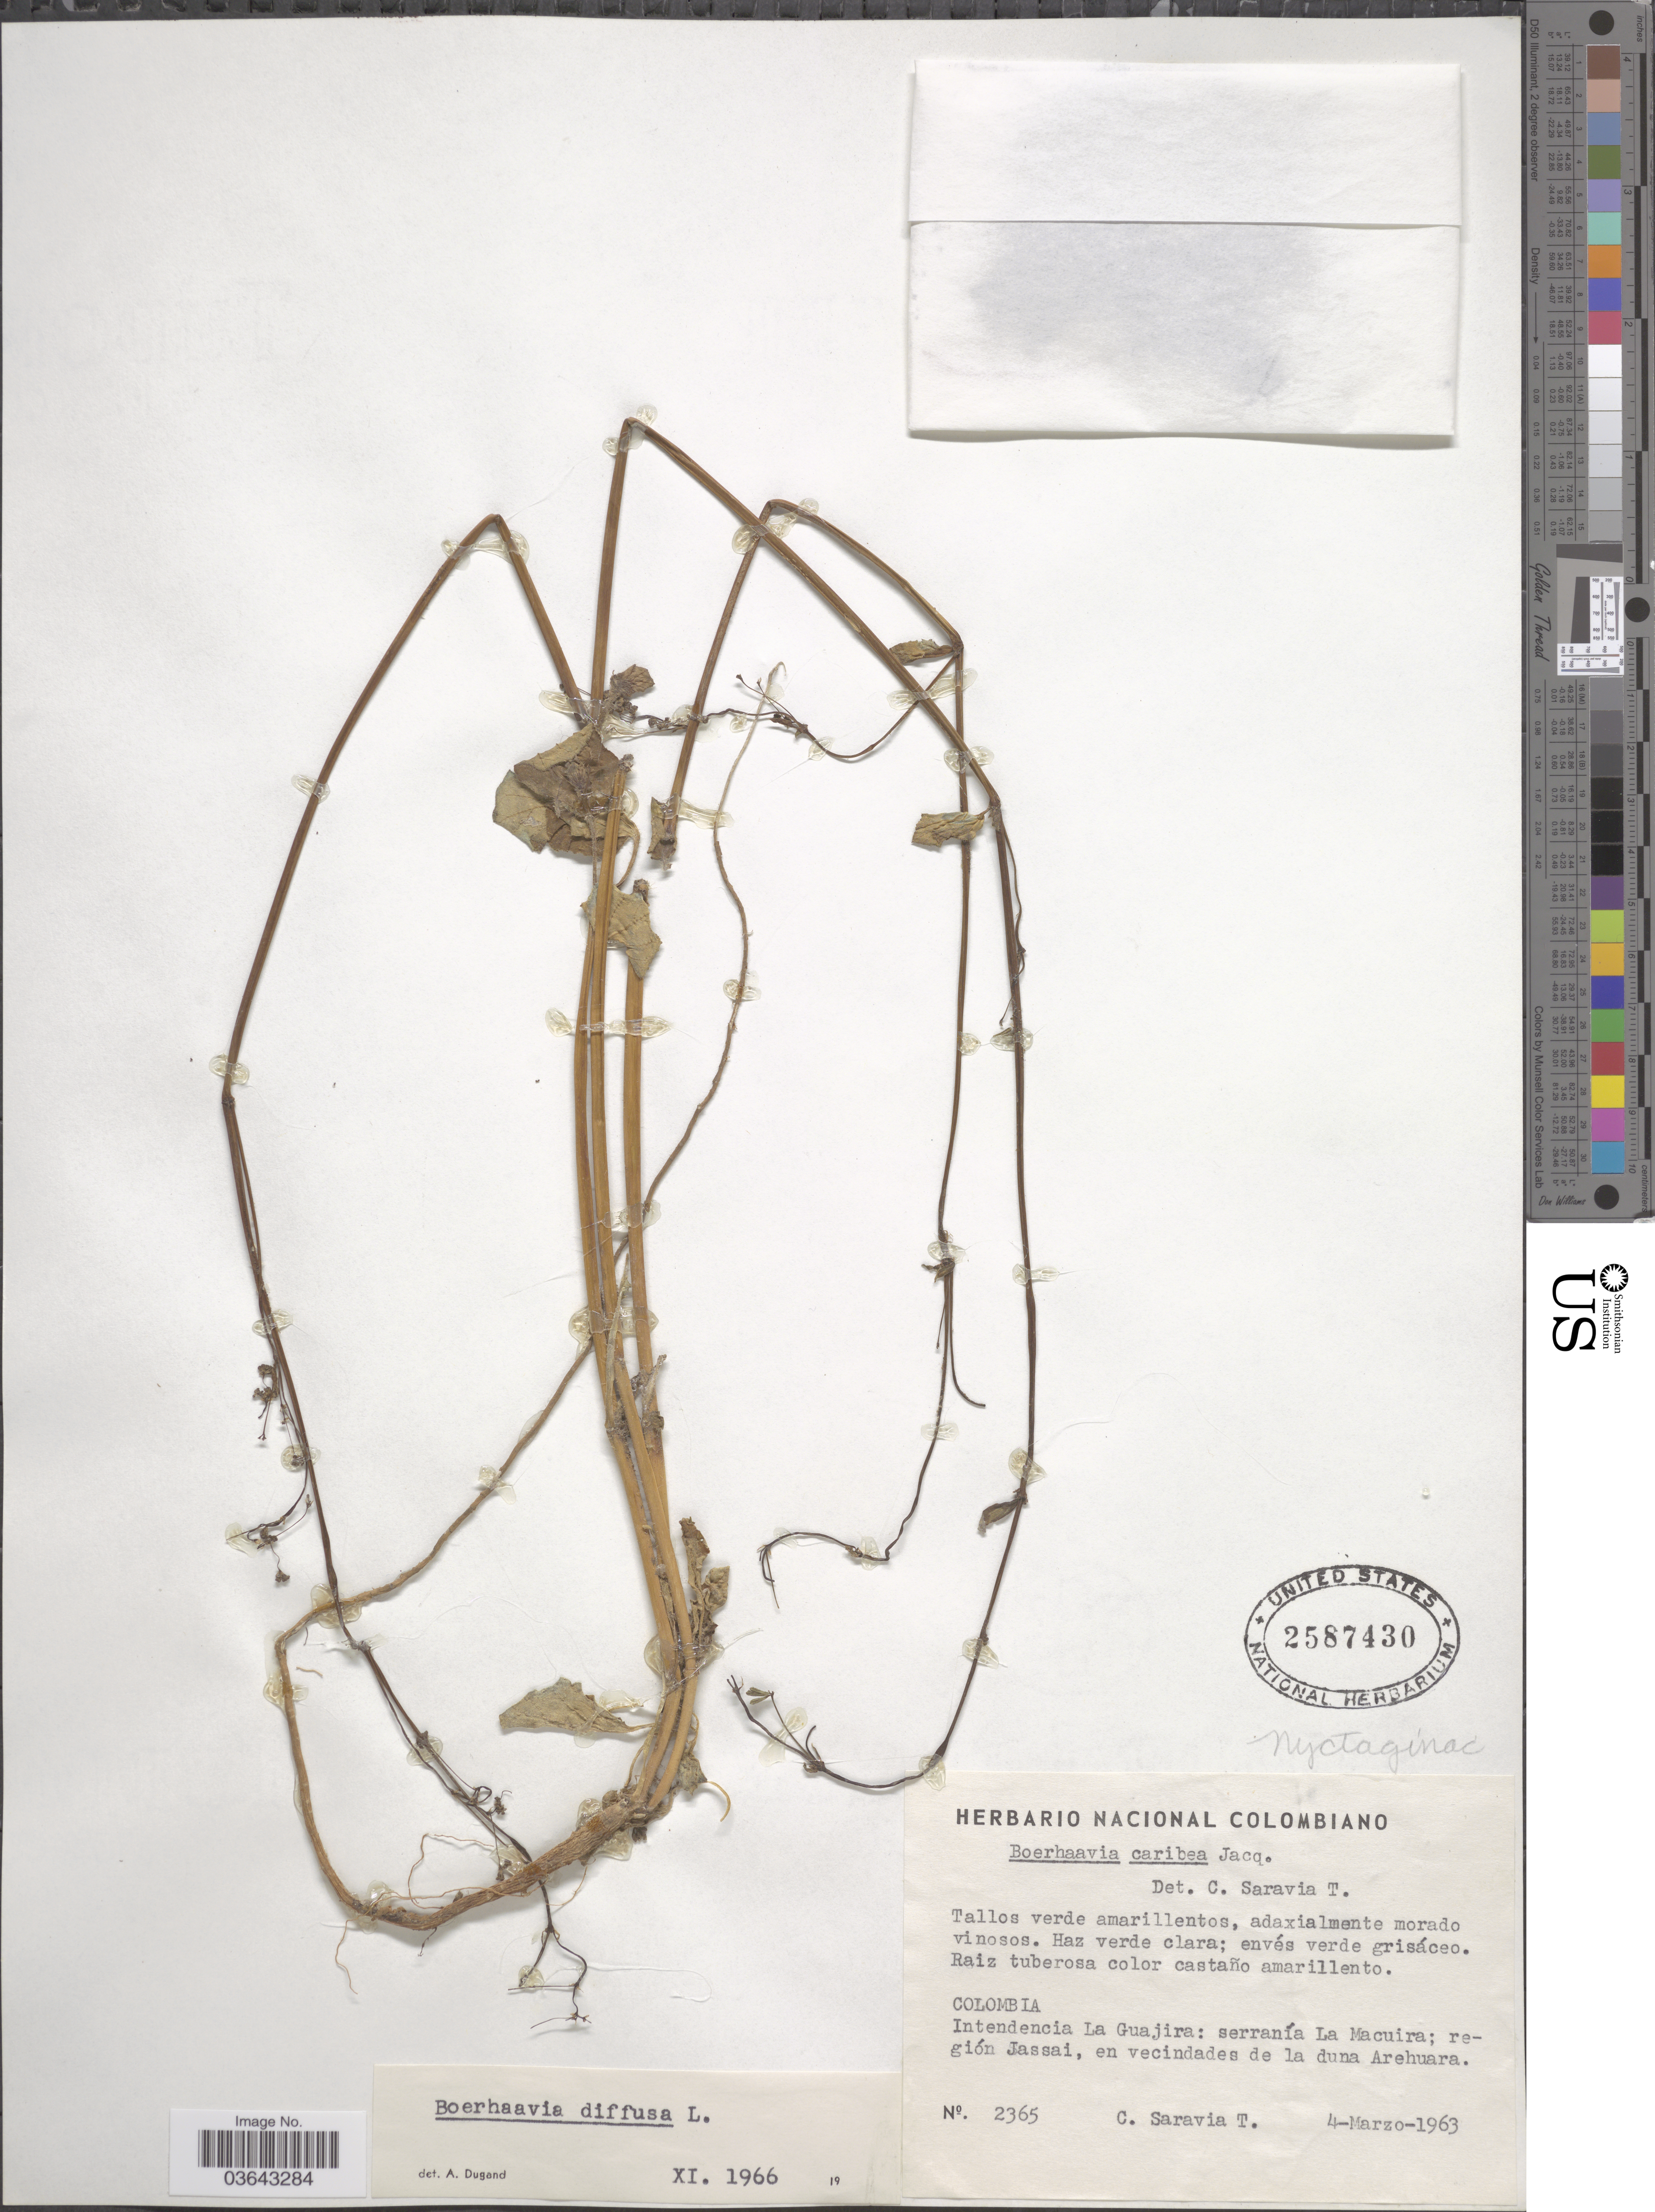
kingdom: Plantae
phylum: Tracheophyta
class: Magnoliopsida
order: Caryophyllales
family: Nyctaginaceae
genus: Boerhavia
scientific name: Boerhavia diffusa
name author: L.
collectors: C. Saravia T.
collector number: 2365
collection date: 1963-03-04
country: Colombia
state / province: La Guajira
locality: Intendencia La Guajira: serranía La Macuira; región Jassai, en vecindades de la duna Arehuara.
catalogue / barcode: US 2587430